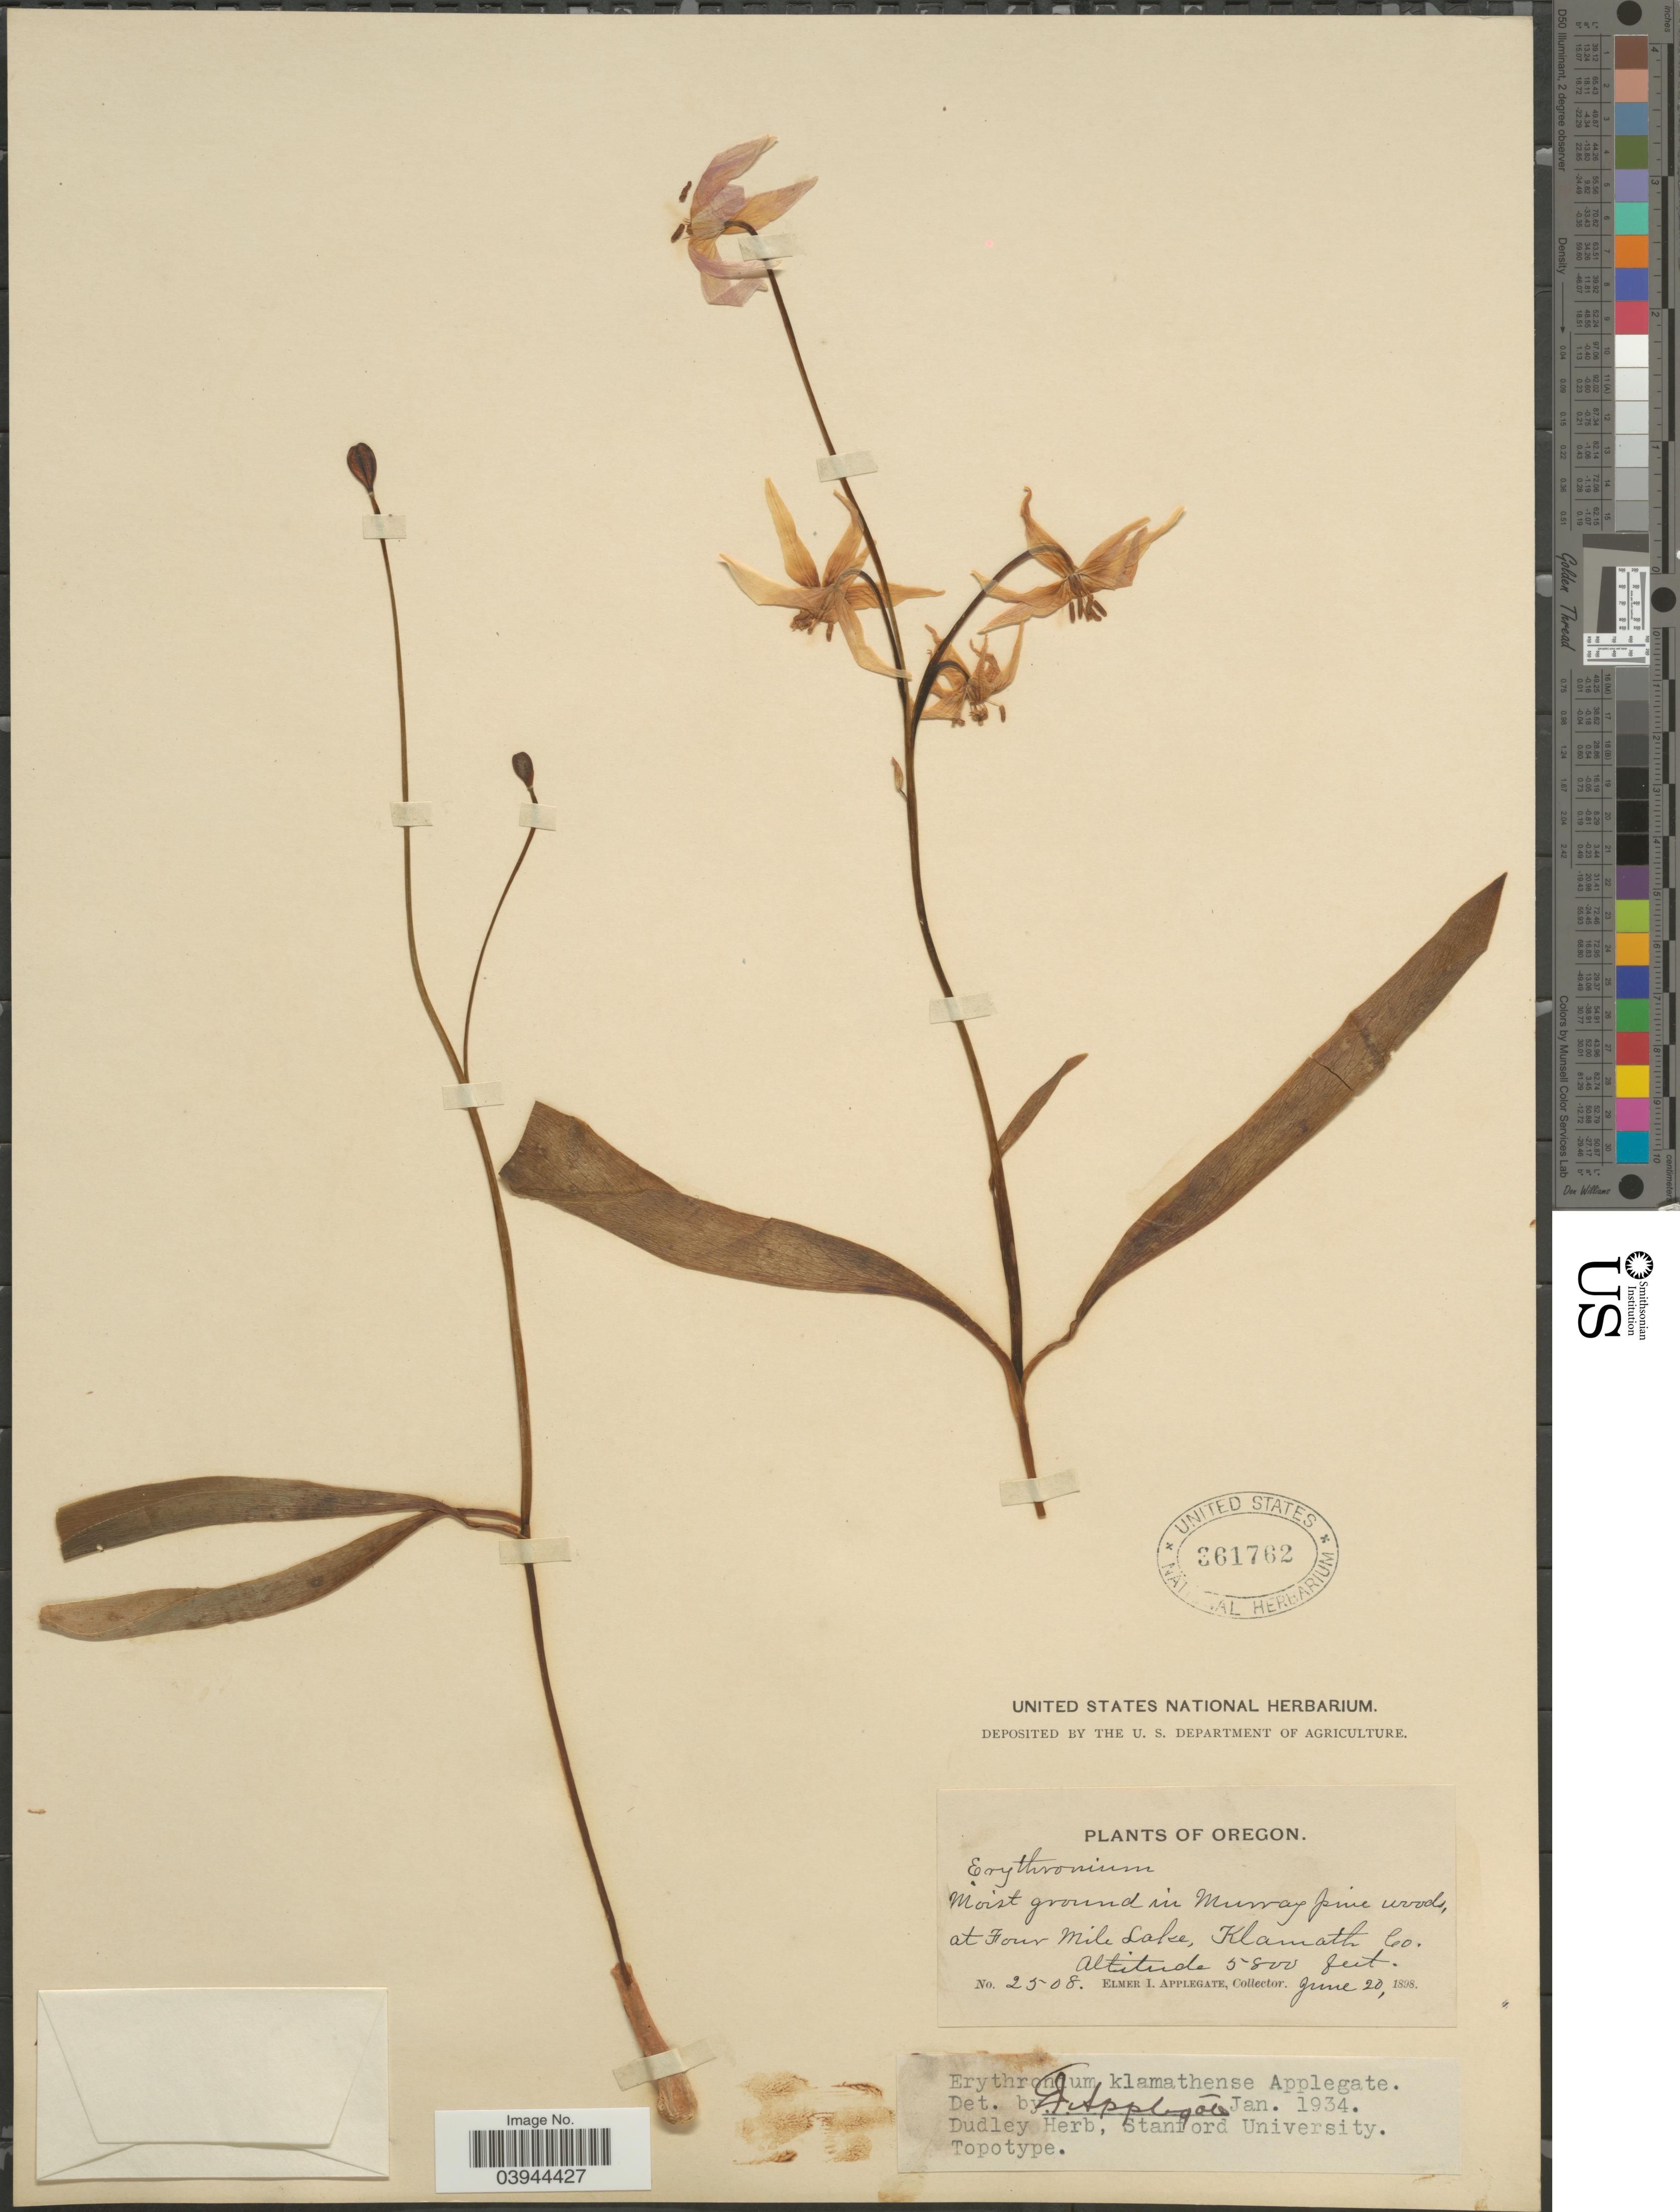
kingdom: Plantae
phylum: Tracheophyta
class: Liliopsida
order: Liliales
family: Liliaceae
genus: Erythronium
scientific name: Erythronium klamathense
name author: Applegate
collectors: E. I. Applegate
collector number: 2508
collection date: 1898-06-20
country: United States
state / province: Oregon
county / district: Klamath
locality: Moist ground in Murray pine woods, at Four Mile Lake, Klamath Co.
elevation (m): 1768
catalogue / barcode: US 361762